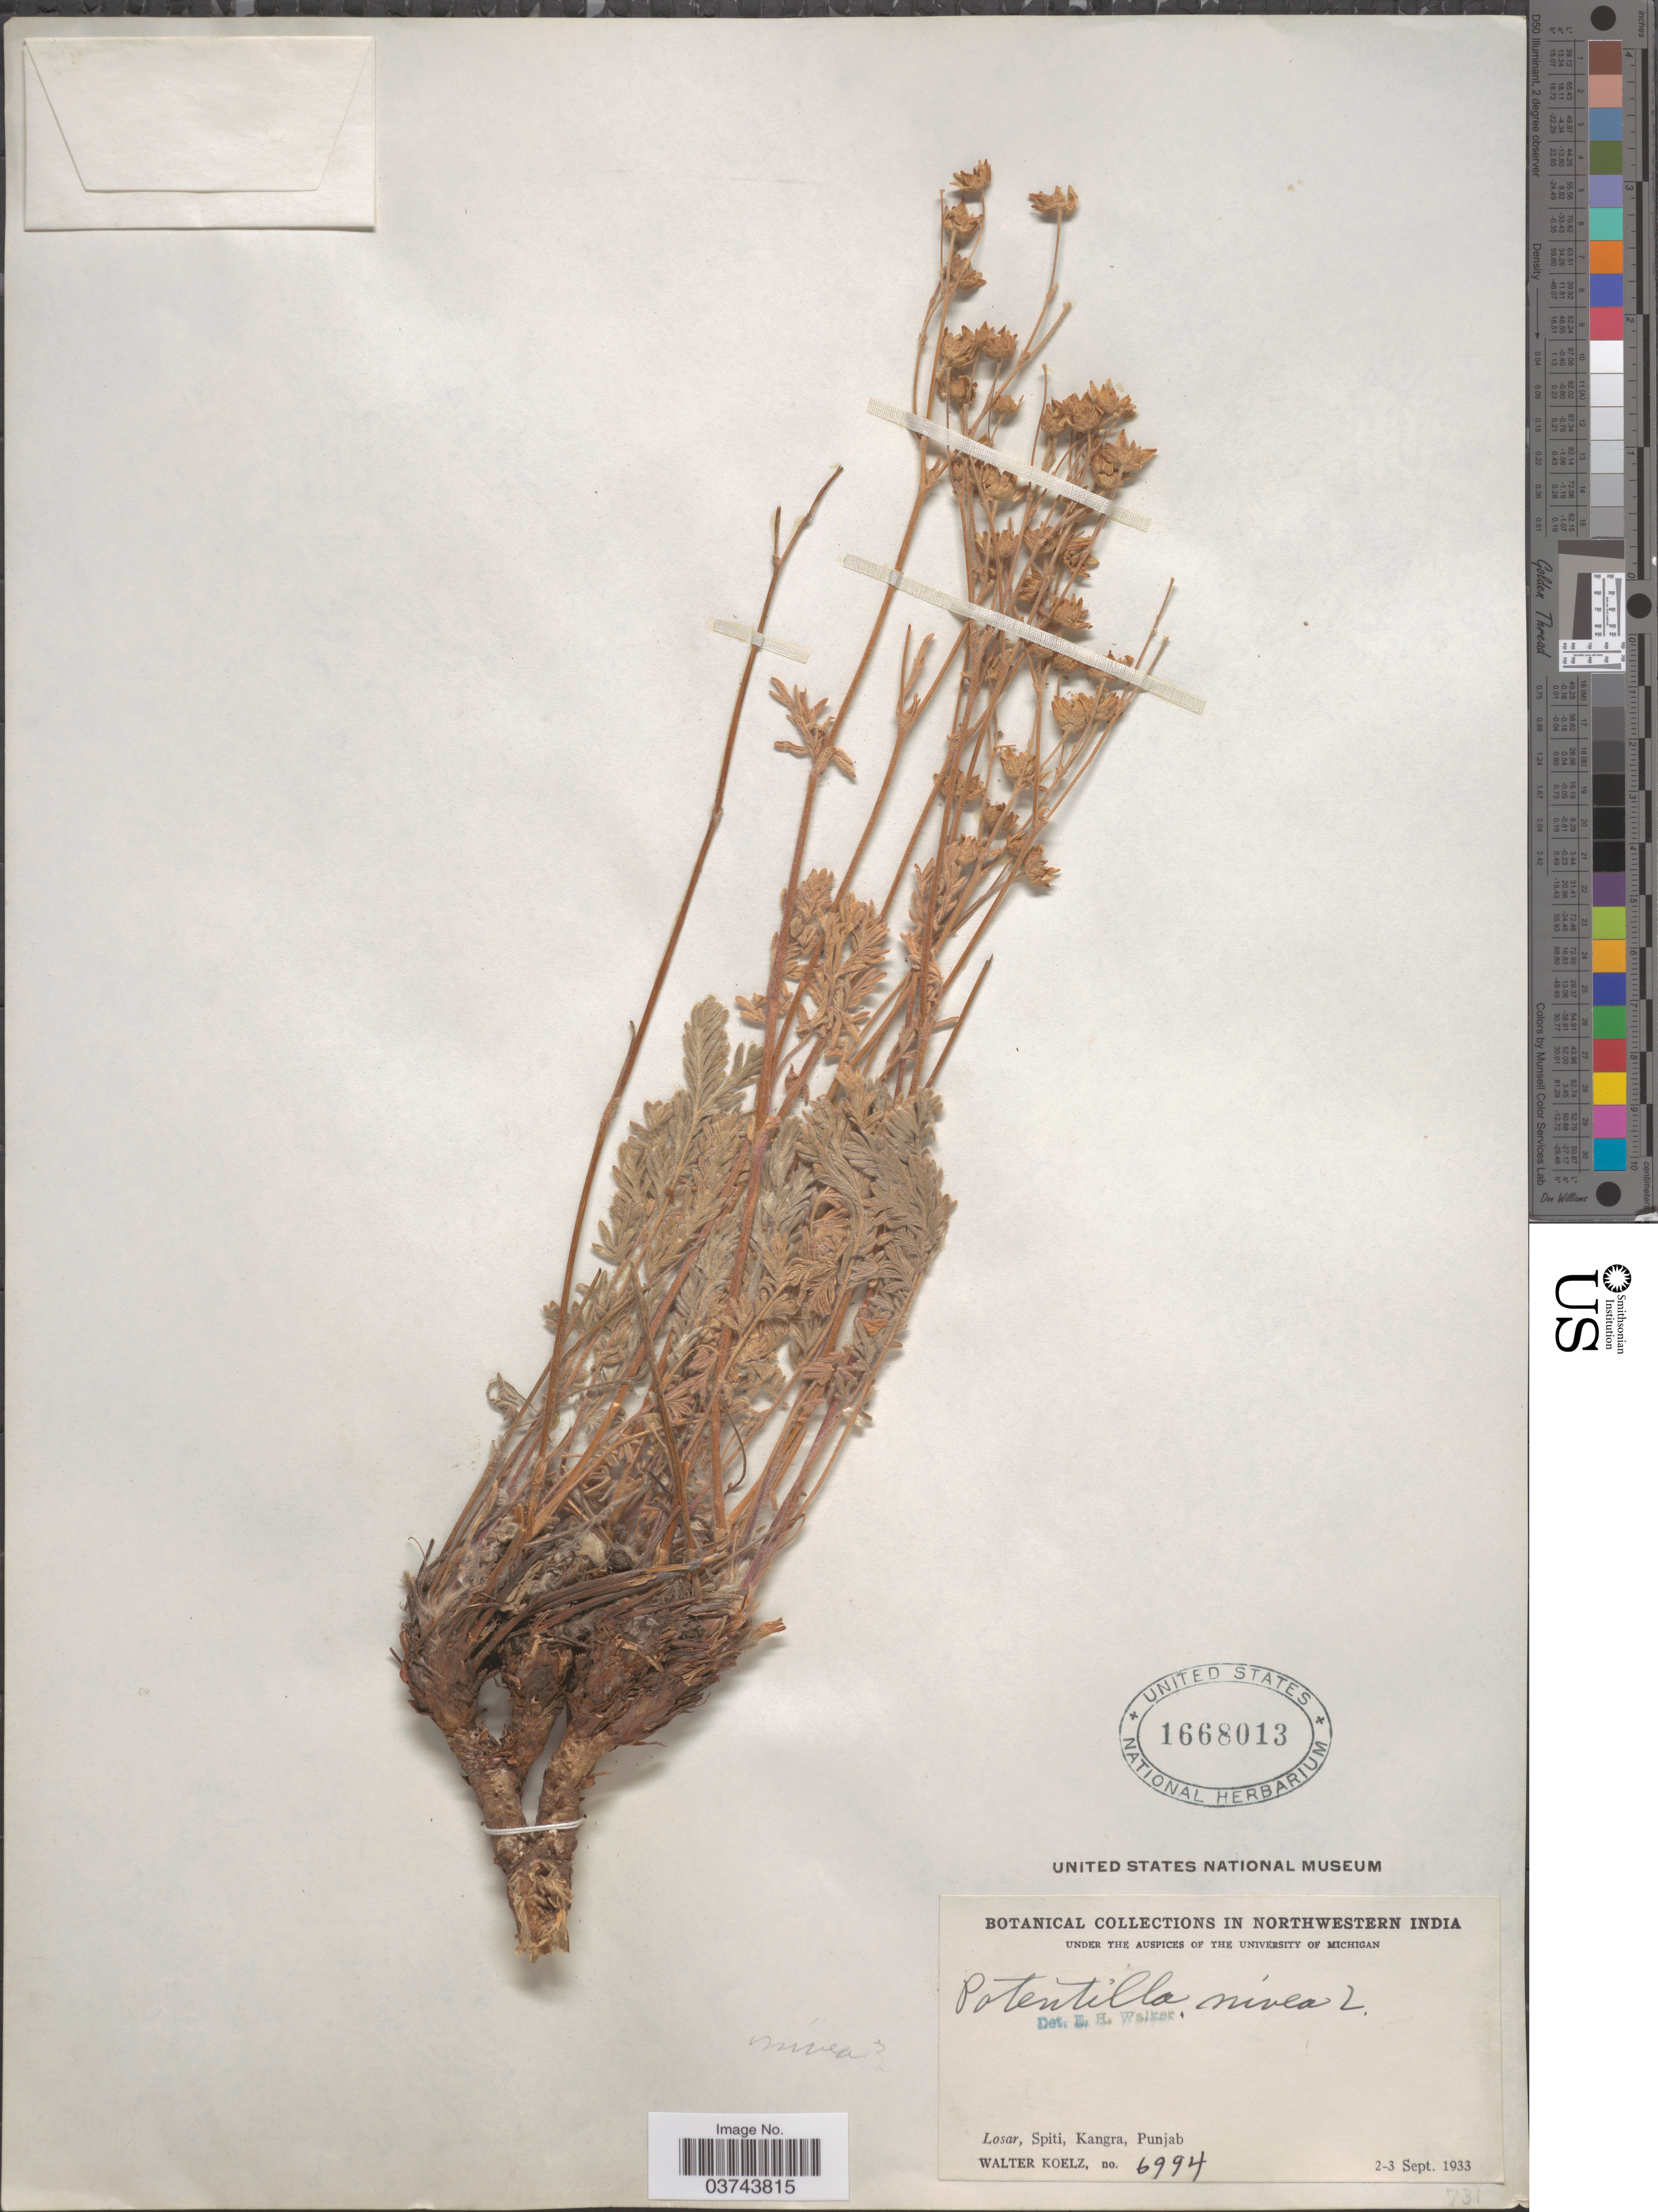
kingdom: Plantae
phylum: Tracheophyta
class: Magnoliopsida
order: Rosales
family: Rosaceae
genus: Potentilla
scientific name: Potentilla nivea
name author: L.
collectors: W. N. Koelz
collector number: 6994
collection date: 1933-09-02/1933-09-03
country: India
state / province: Punjab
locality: Northwestern India. Losar, Spiti, Kangra.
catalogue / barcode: US 1668013